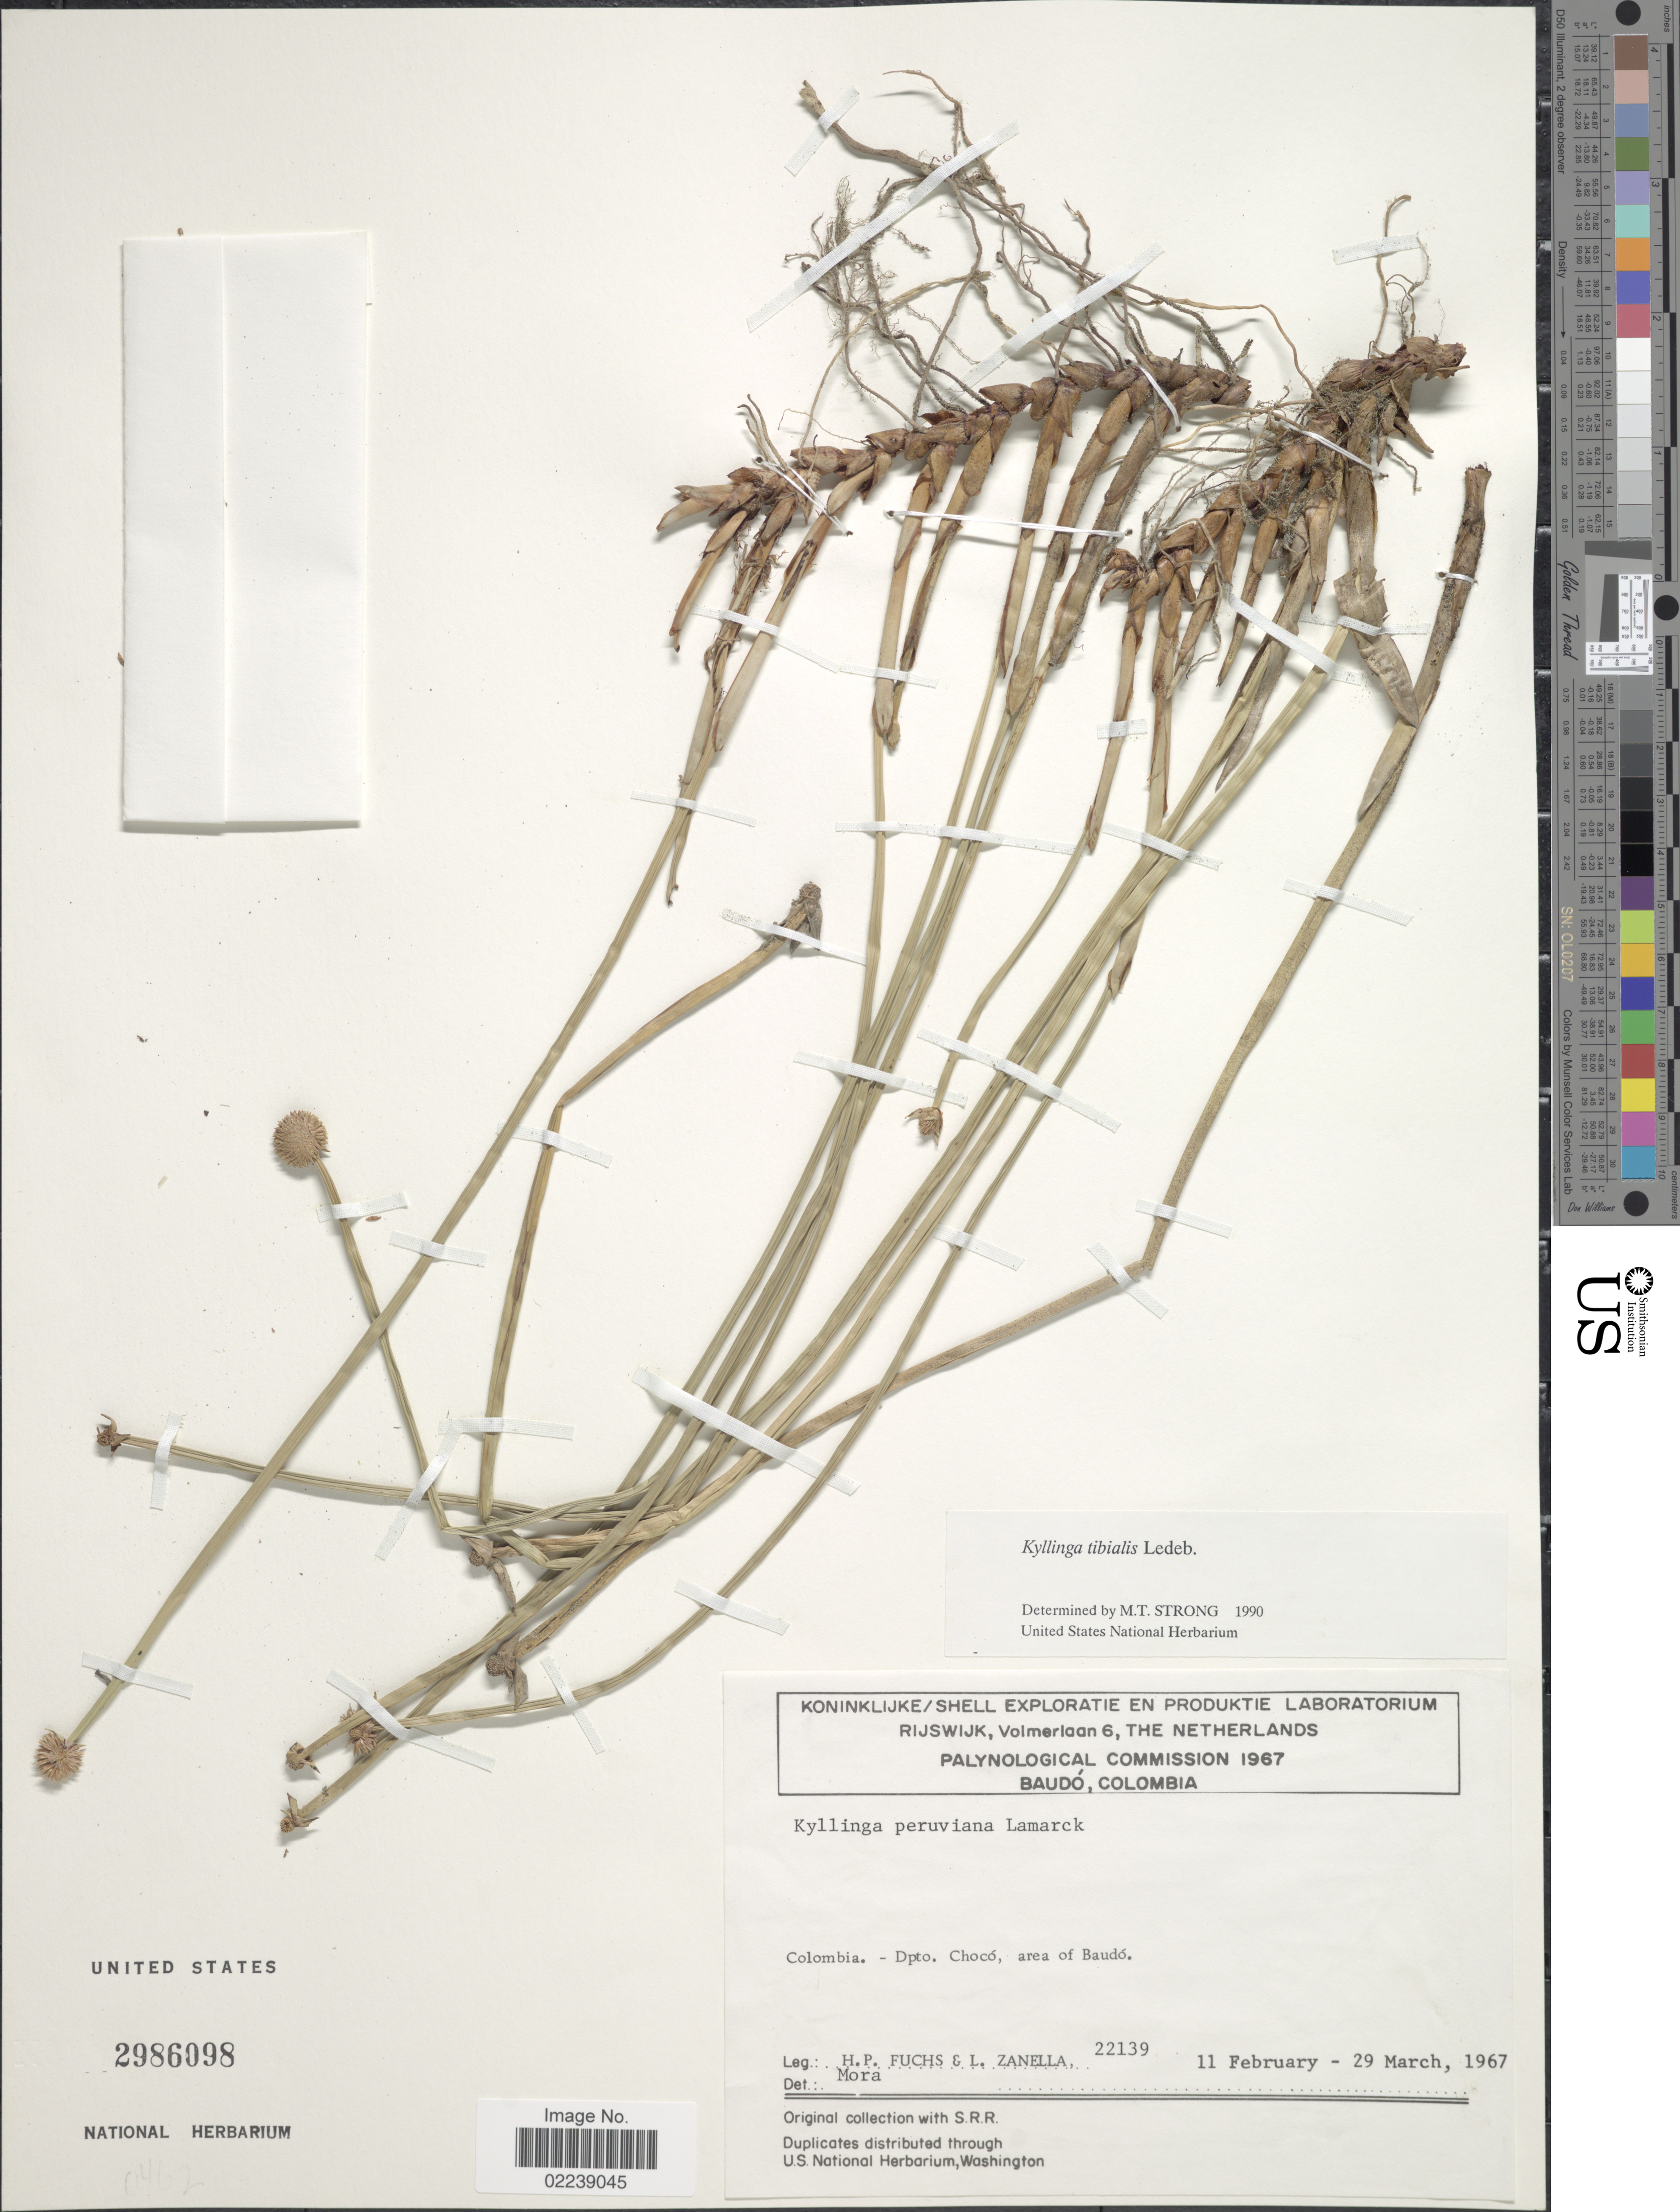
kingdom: Plantae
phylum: Tracheophyta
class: Liliopsida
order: Poales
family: Cyperaceae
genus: Cyperus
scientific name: Cyperus tibialis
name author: (Poit. ex Ledeb.) Govaerts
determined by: Strong, Mark T., (BOT), Smithsonian Institution - National Museum of Natural History (UNITED STATES)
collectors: H. P. Fuchs & L. Zanella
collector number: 22139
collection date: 1967-02-11/1967-03-29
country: Colombia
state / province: Chocó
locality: Area of Baudo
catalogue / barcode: US 2986098